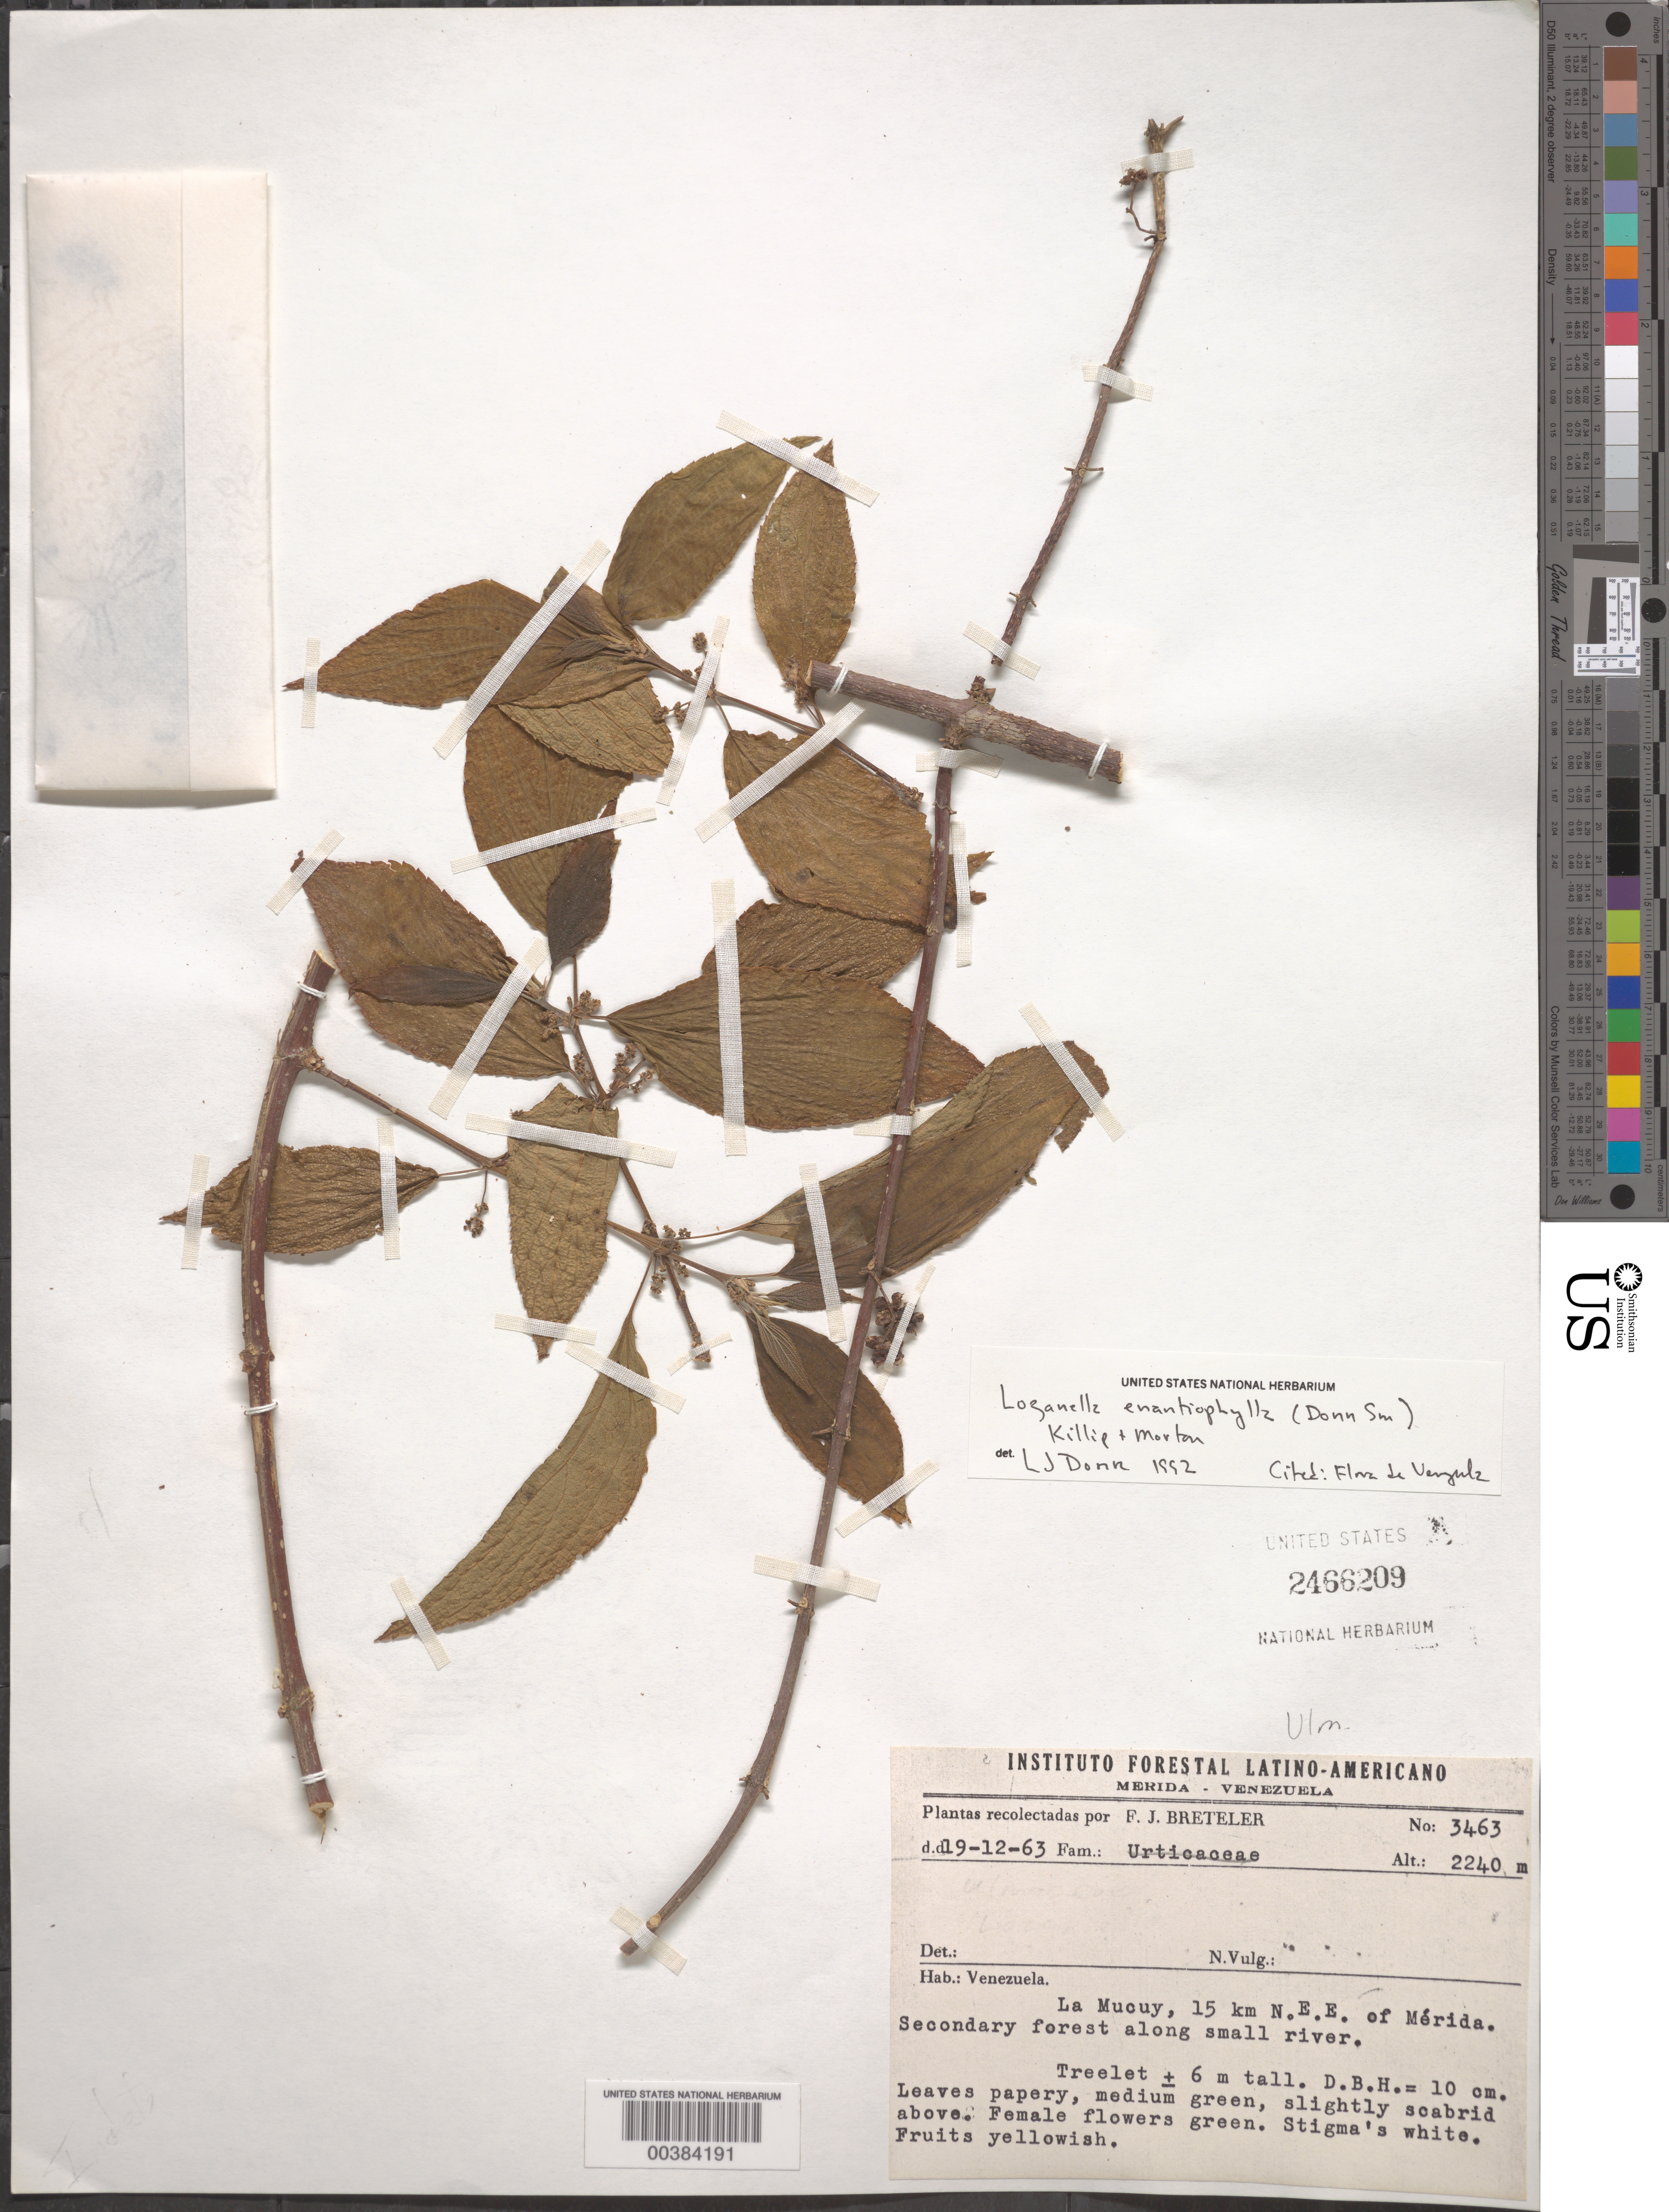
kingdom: Plantae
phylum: Tracheophyta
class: Magnoliopsida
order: Rosales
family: Cannabaceae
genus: Lozanella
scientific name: Lozanella enantiophylla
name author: (Donn. Sm.) Killip & C.V. Morton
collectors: F. J. Breteler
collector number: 3463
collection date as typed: Transcribed d/m/y: 19/12/63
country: Venezuela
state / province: Mérida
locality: La Mucuy, 15 km N.E.E. of Mérida.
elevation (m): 2240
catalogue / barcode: US 2466209